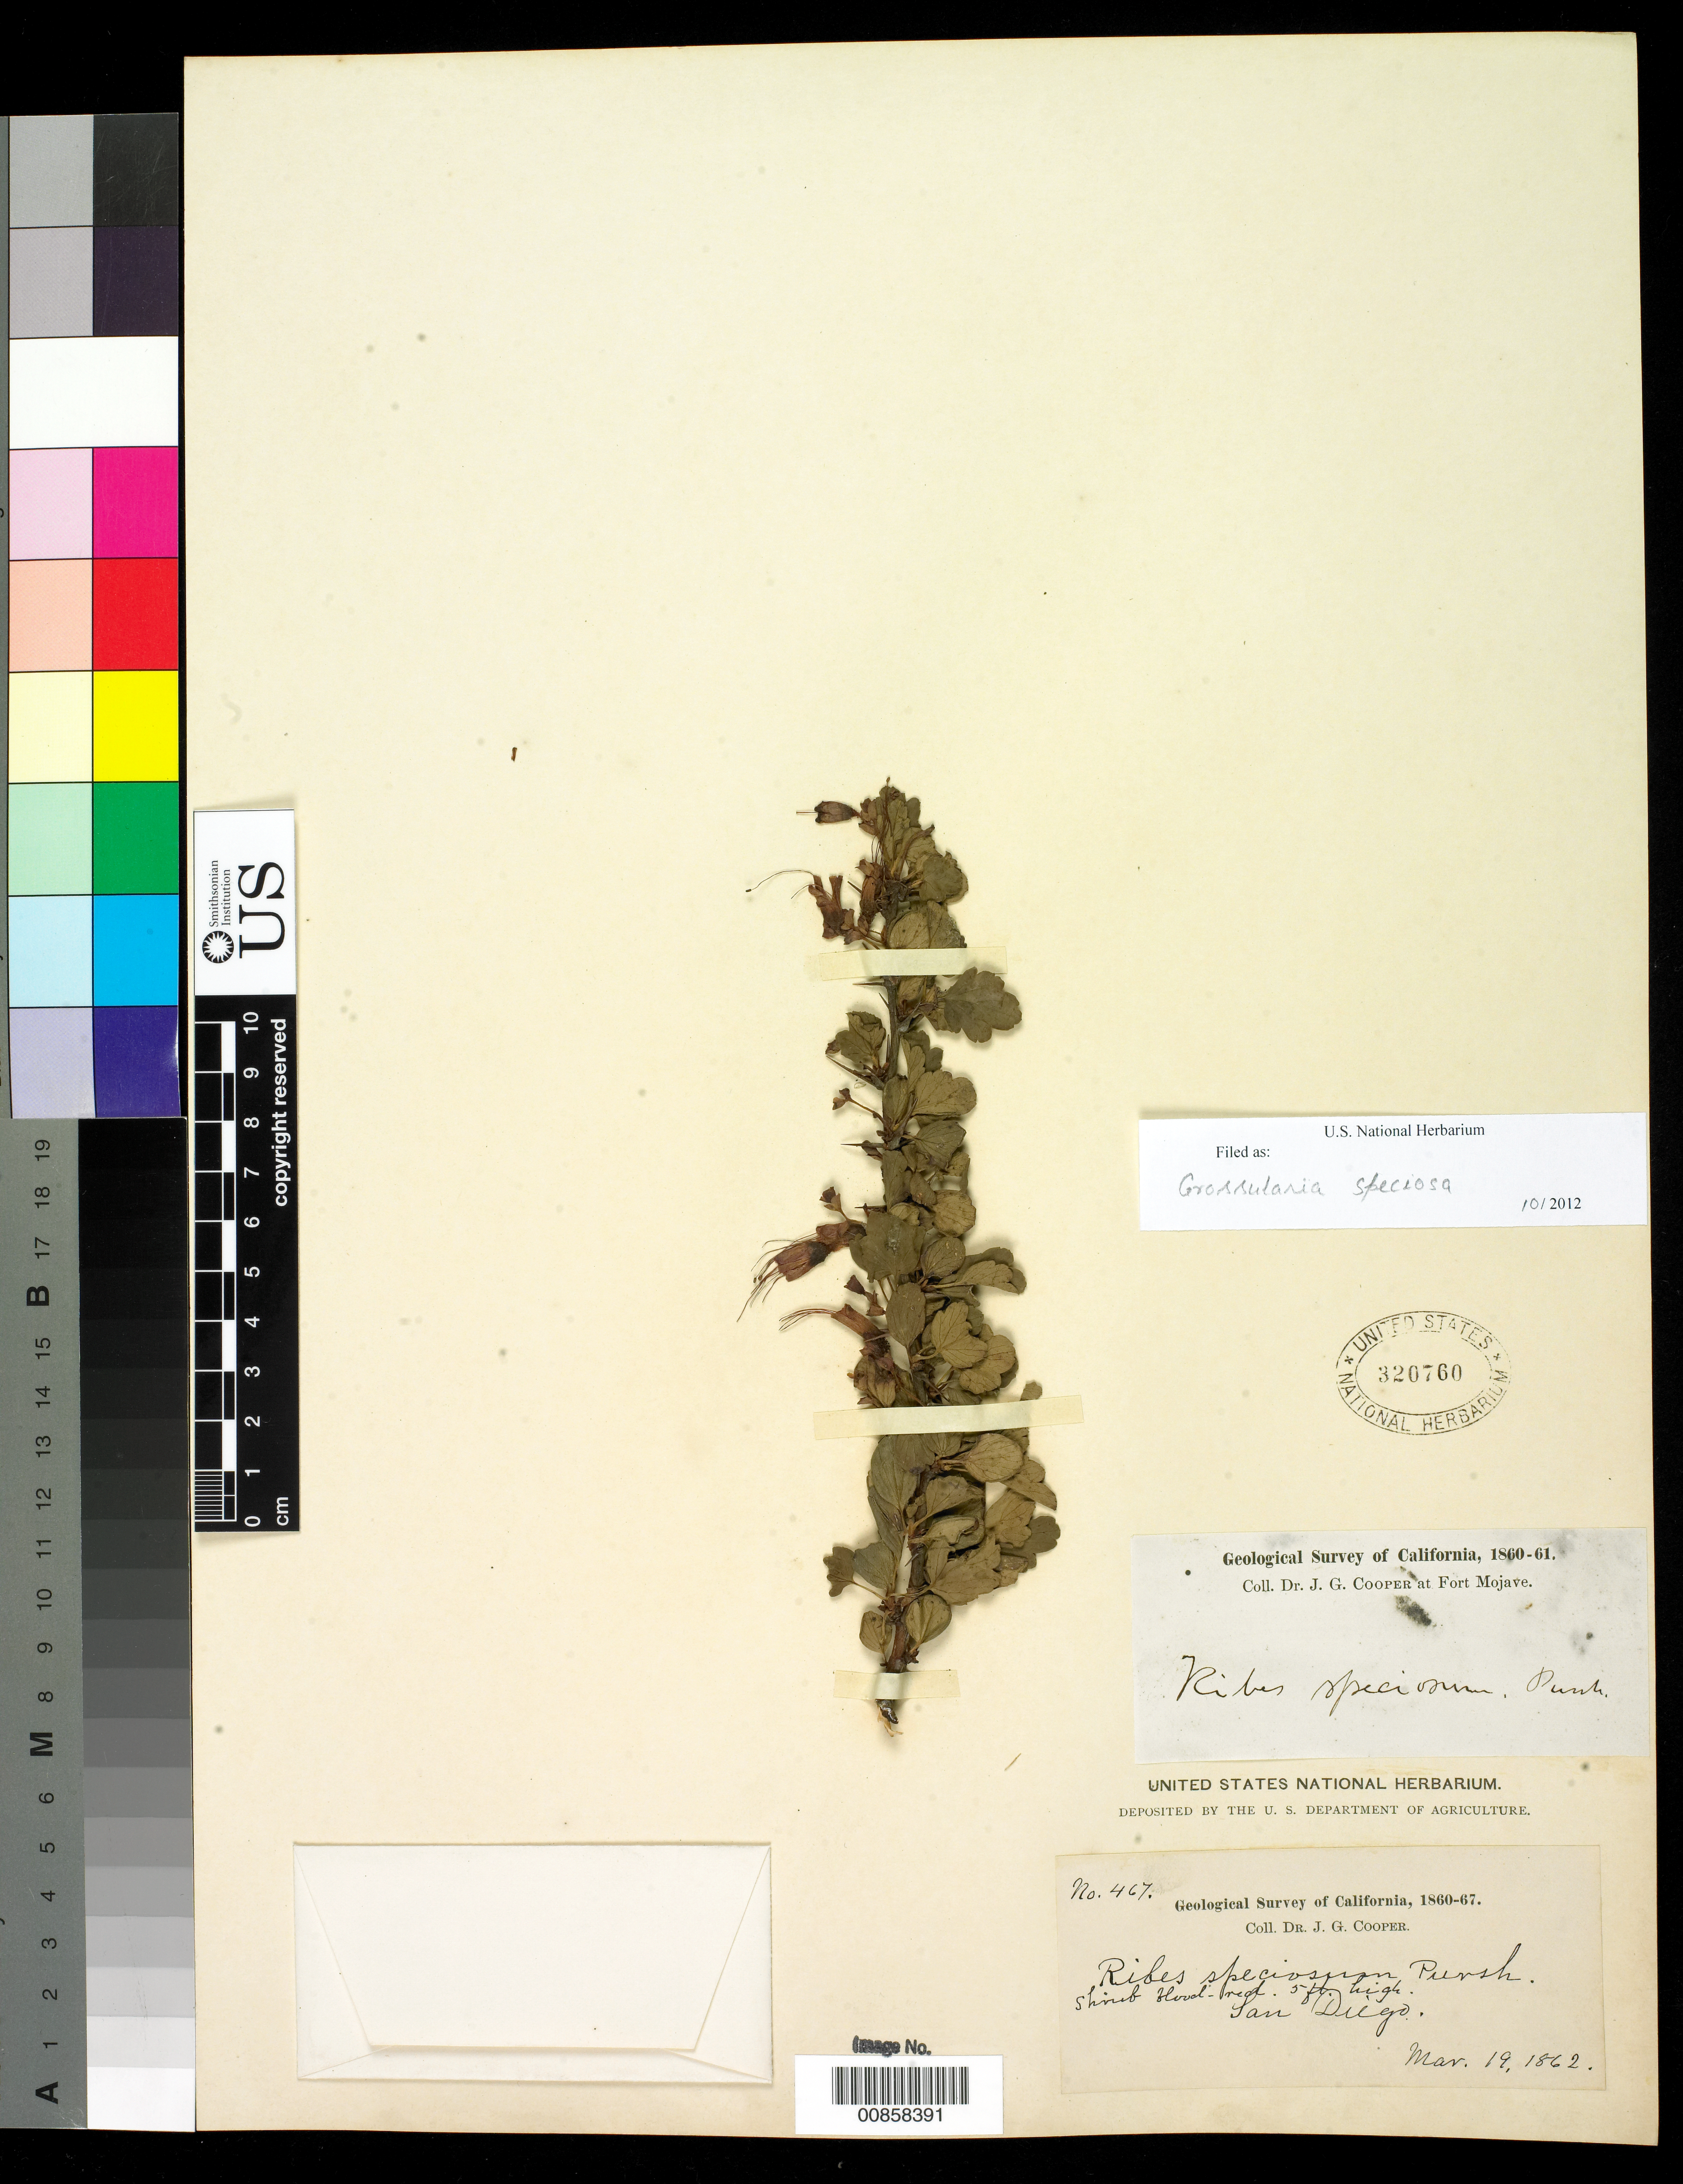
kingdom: Plantae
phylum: Tracheophyta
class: Magnoliopsida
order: Saxifragales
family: Grossulariaceae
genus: Ribes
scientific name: Ribes speciosum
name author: Pursh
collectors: J. G. Cooper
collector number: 467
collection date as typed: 19 Mar 1862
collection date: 1862-03-19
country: United States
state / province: California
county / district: San Diego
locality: San Diego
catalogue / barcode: US 320760